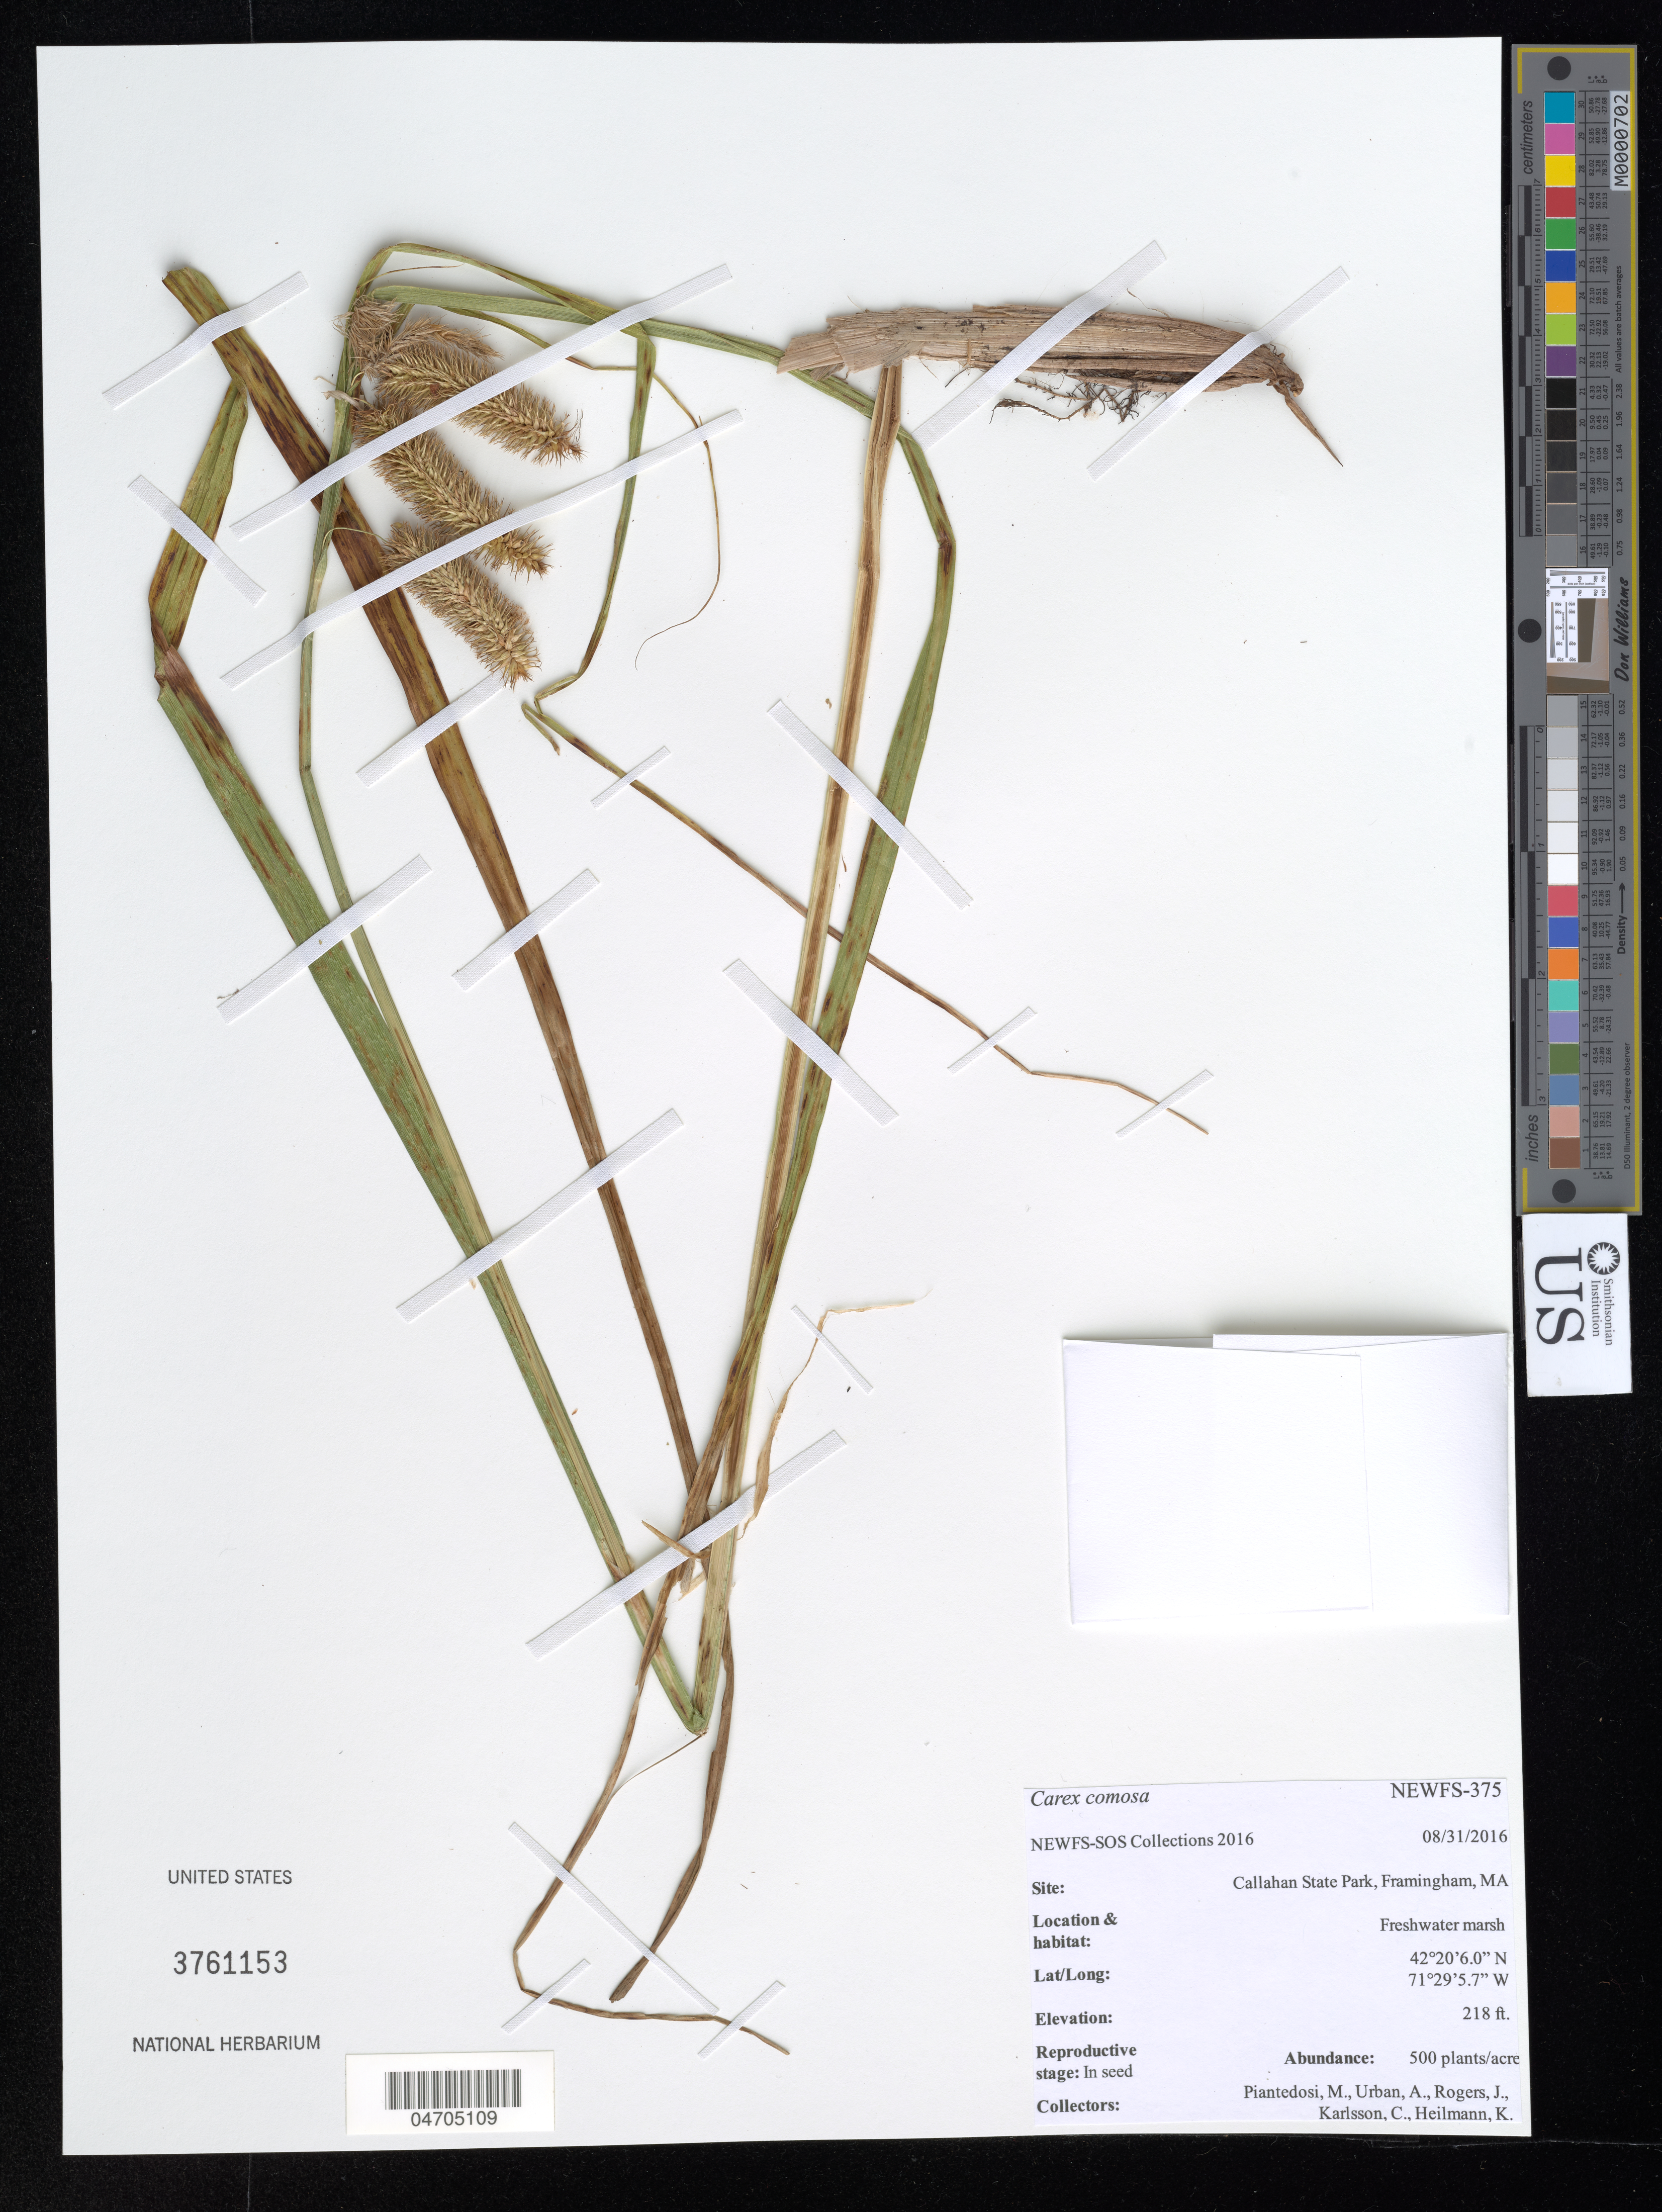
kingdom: Plantae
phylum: Tracheophyta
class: Liliopsida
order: Poales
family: Cyperaceae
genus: Carex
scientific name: Carex comosa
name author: Boott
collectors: M. Piantedosi, A. Urban, J. Rogers, C. Karlsson & K. Heilmann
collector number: NEWFS-375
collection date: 2016-08-31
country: United States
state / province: Massachusetts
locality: Callahan State Park, Framingham.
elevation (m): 66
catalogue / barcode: US 3761153